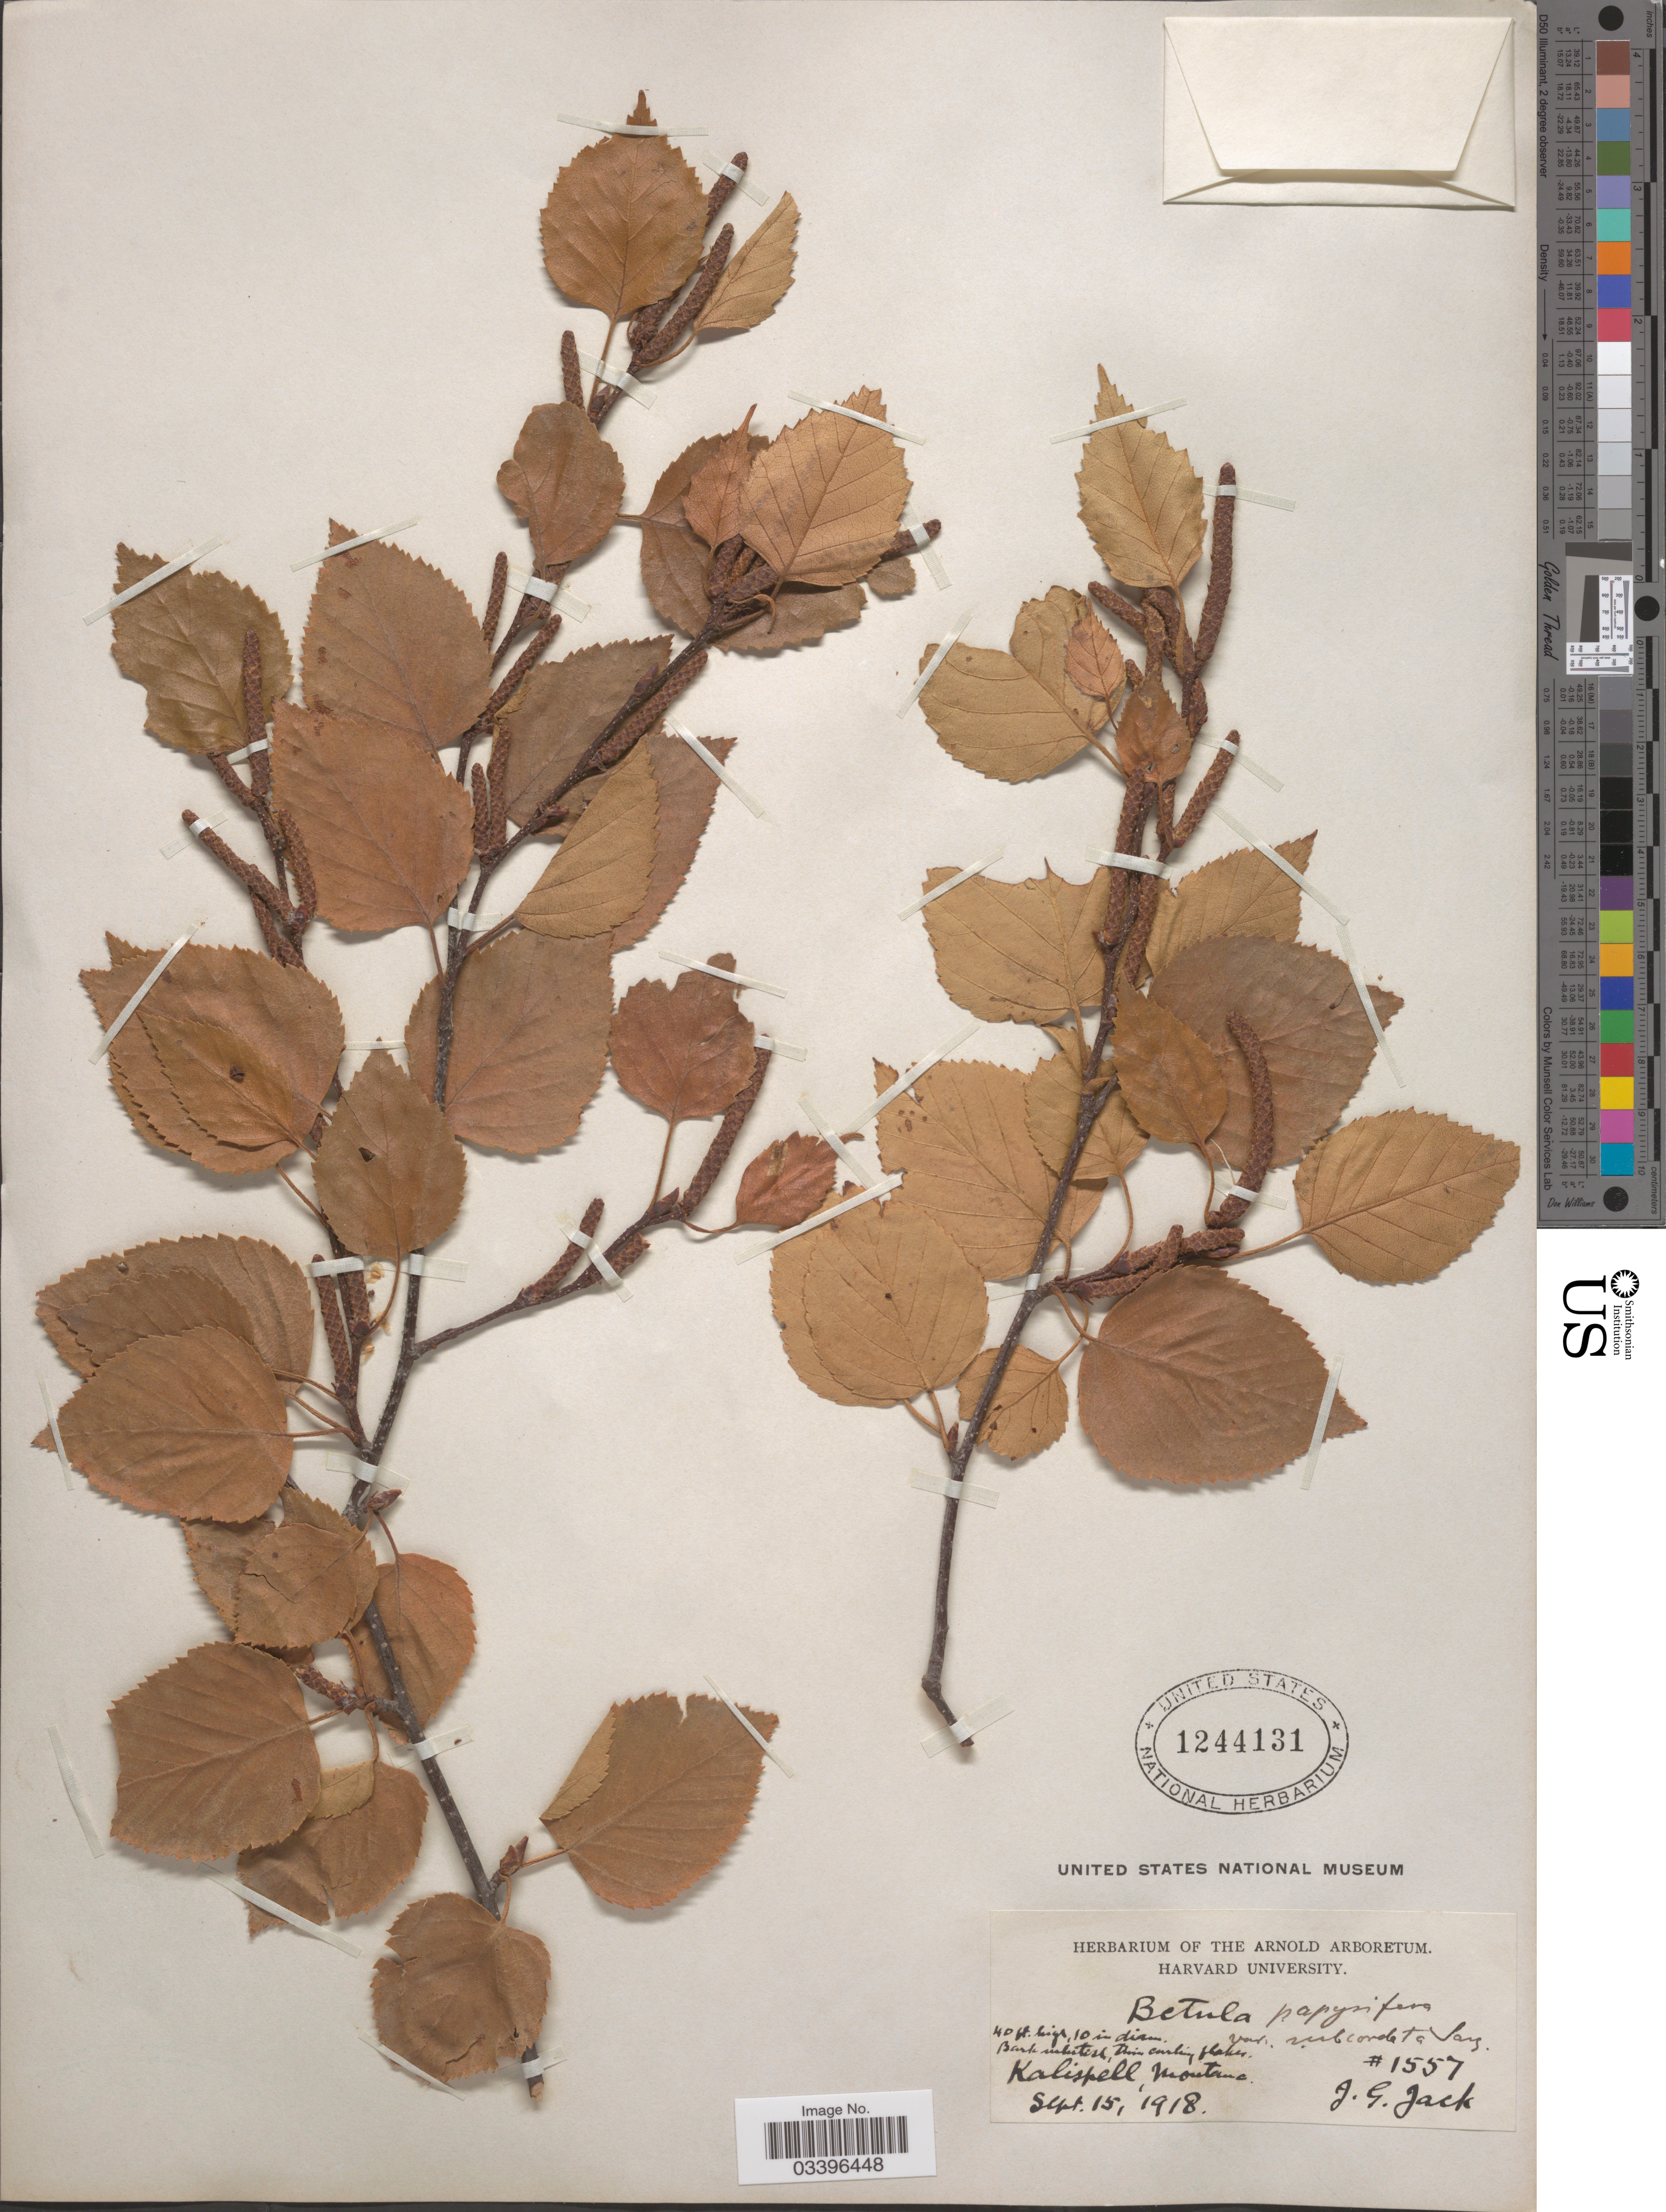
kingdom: Plantae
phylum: Tracheophyta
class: Magnoliopsida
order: Fagales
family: Betulaceae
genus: Betula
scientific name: Betula papyrifera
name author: Marshall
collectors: J. G. Jack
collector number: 1557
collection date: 1918-09-15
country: United States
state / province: Montana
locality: Kalispell.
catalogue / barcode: US 1244131